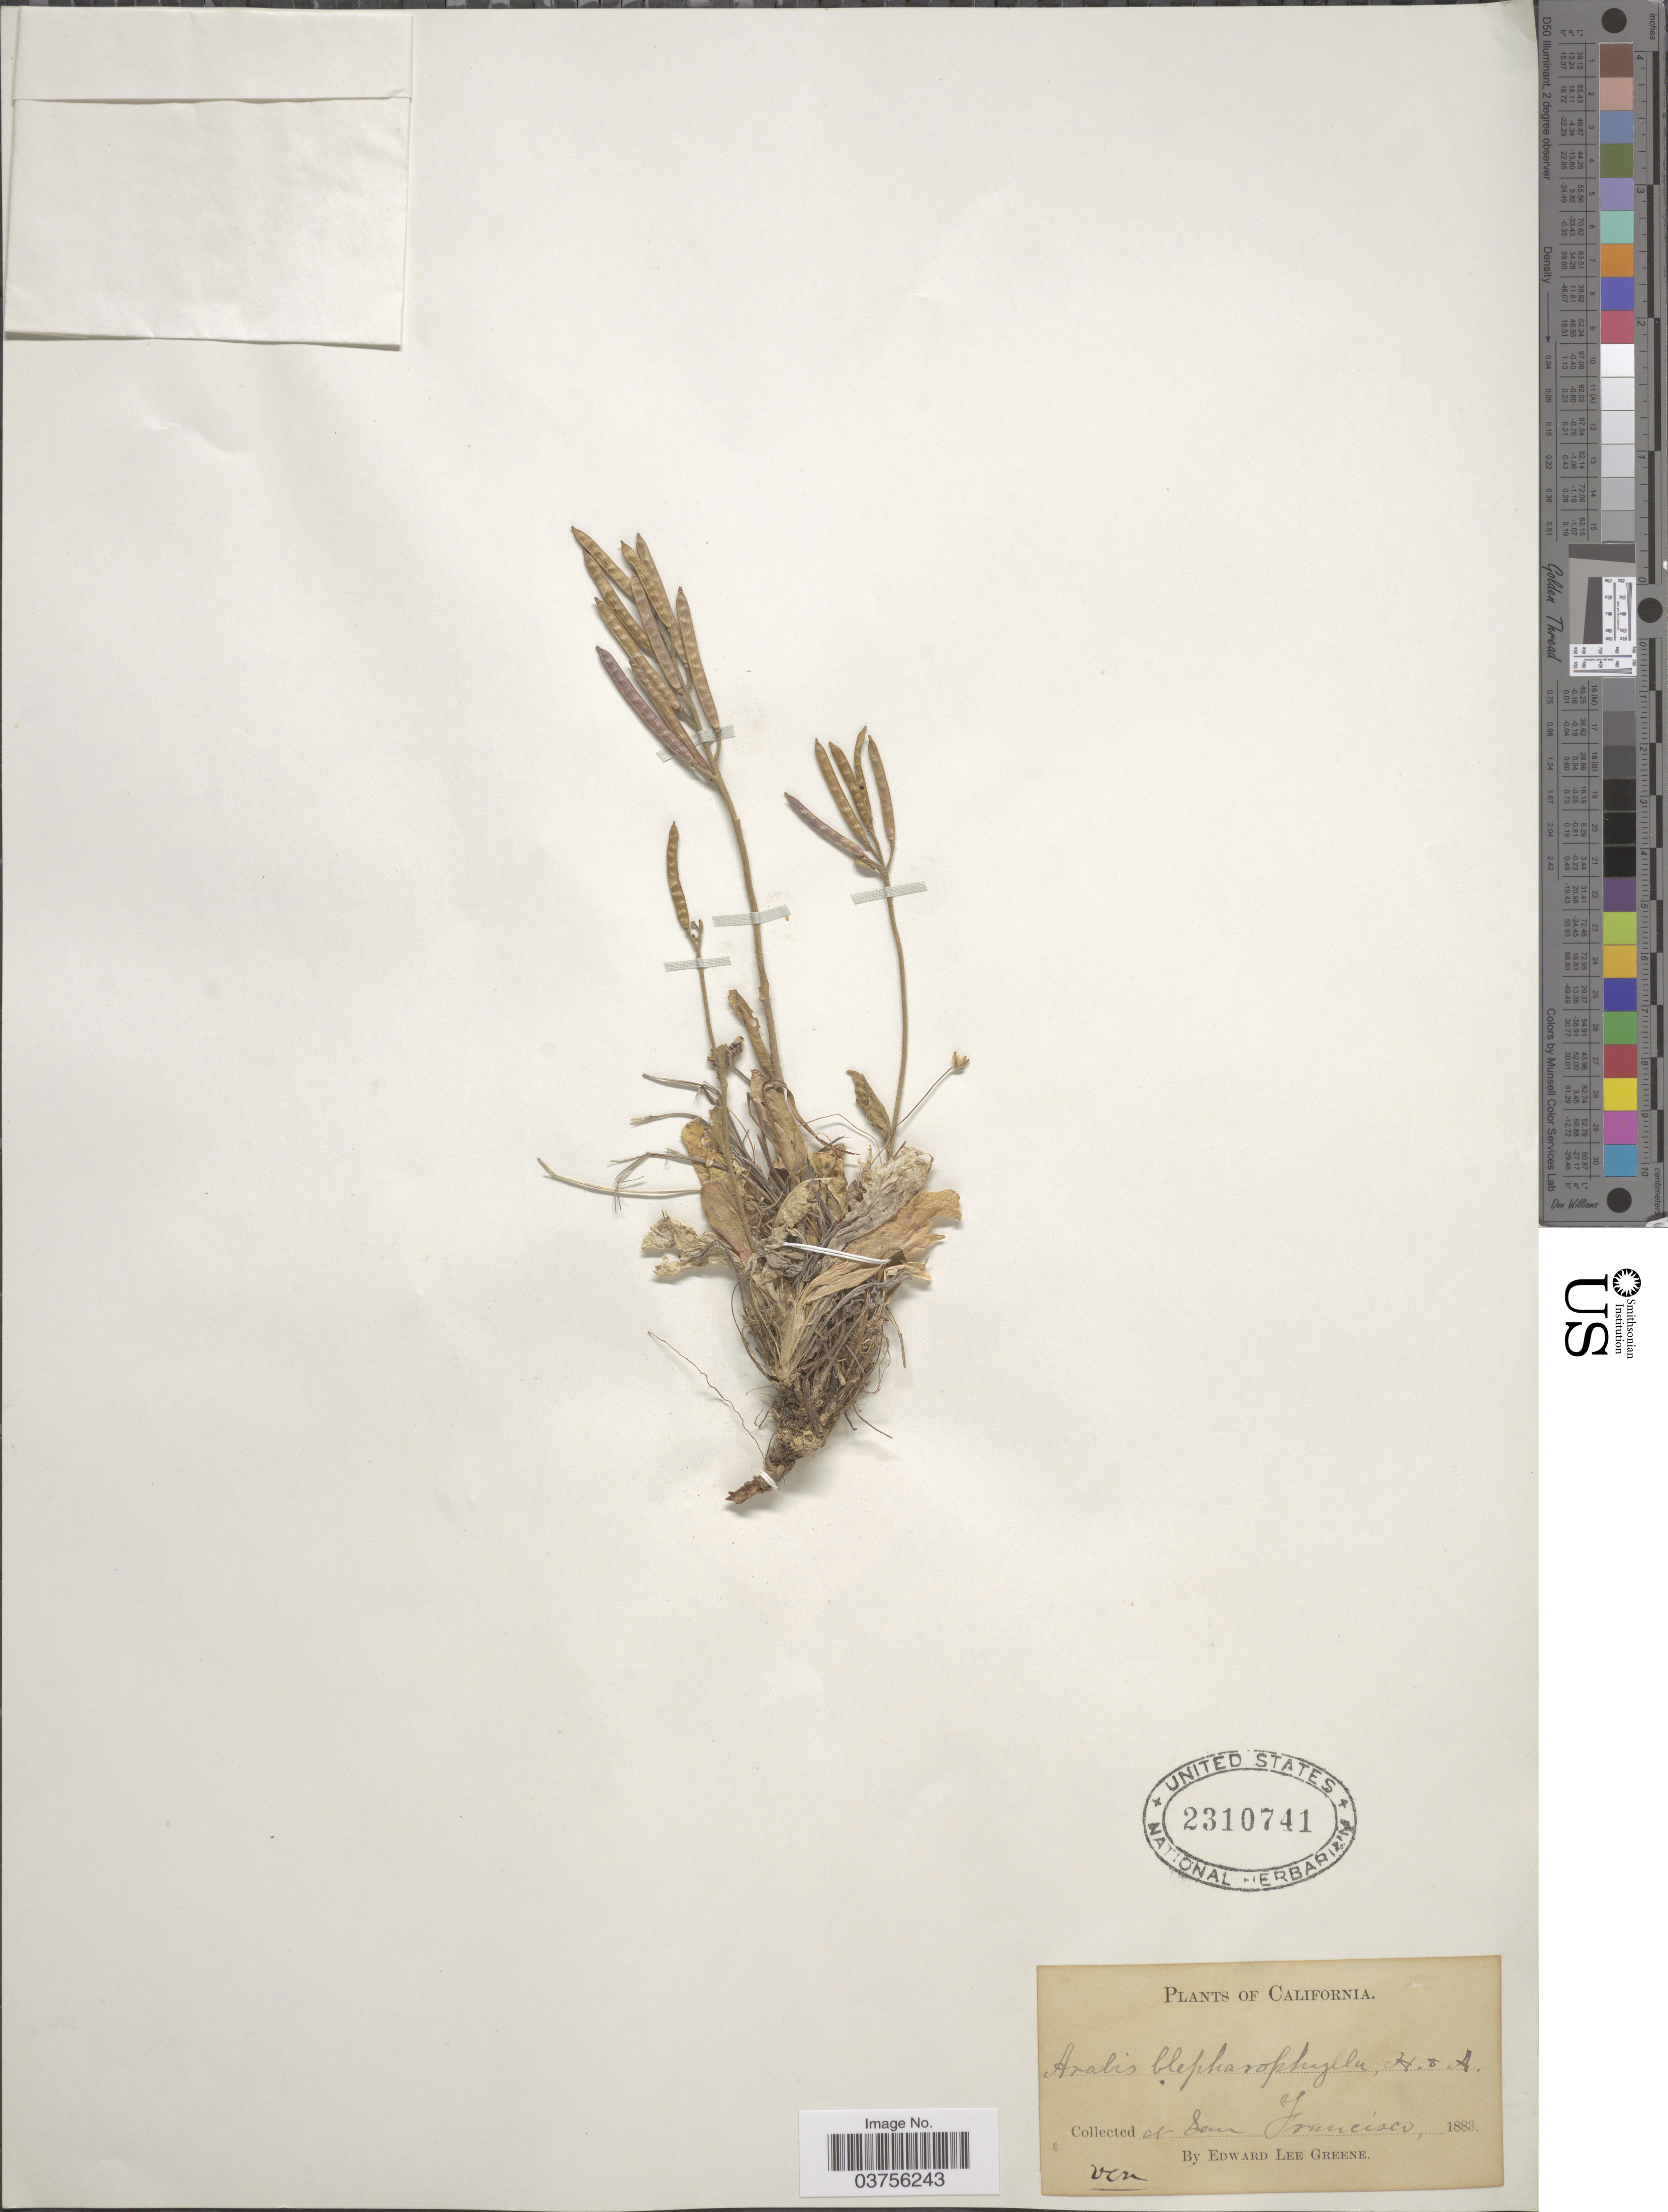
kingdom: Plantae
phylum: Tracheophyta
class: Magnoliopsida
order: Brassicales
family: Brassicaceae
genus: Arabis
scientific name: Arabis blepharophylla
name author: Hook. & Arn.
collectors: E. L. Greene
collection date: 1883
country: United States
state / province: California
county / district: San Francisco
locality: San Francisco.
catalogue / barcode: US 2310741